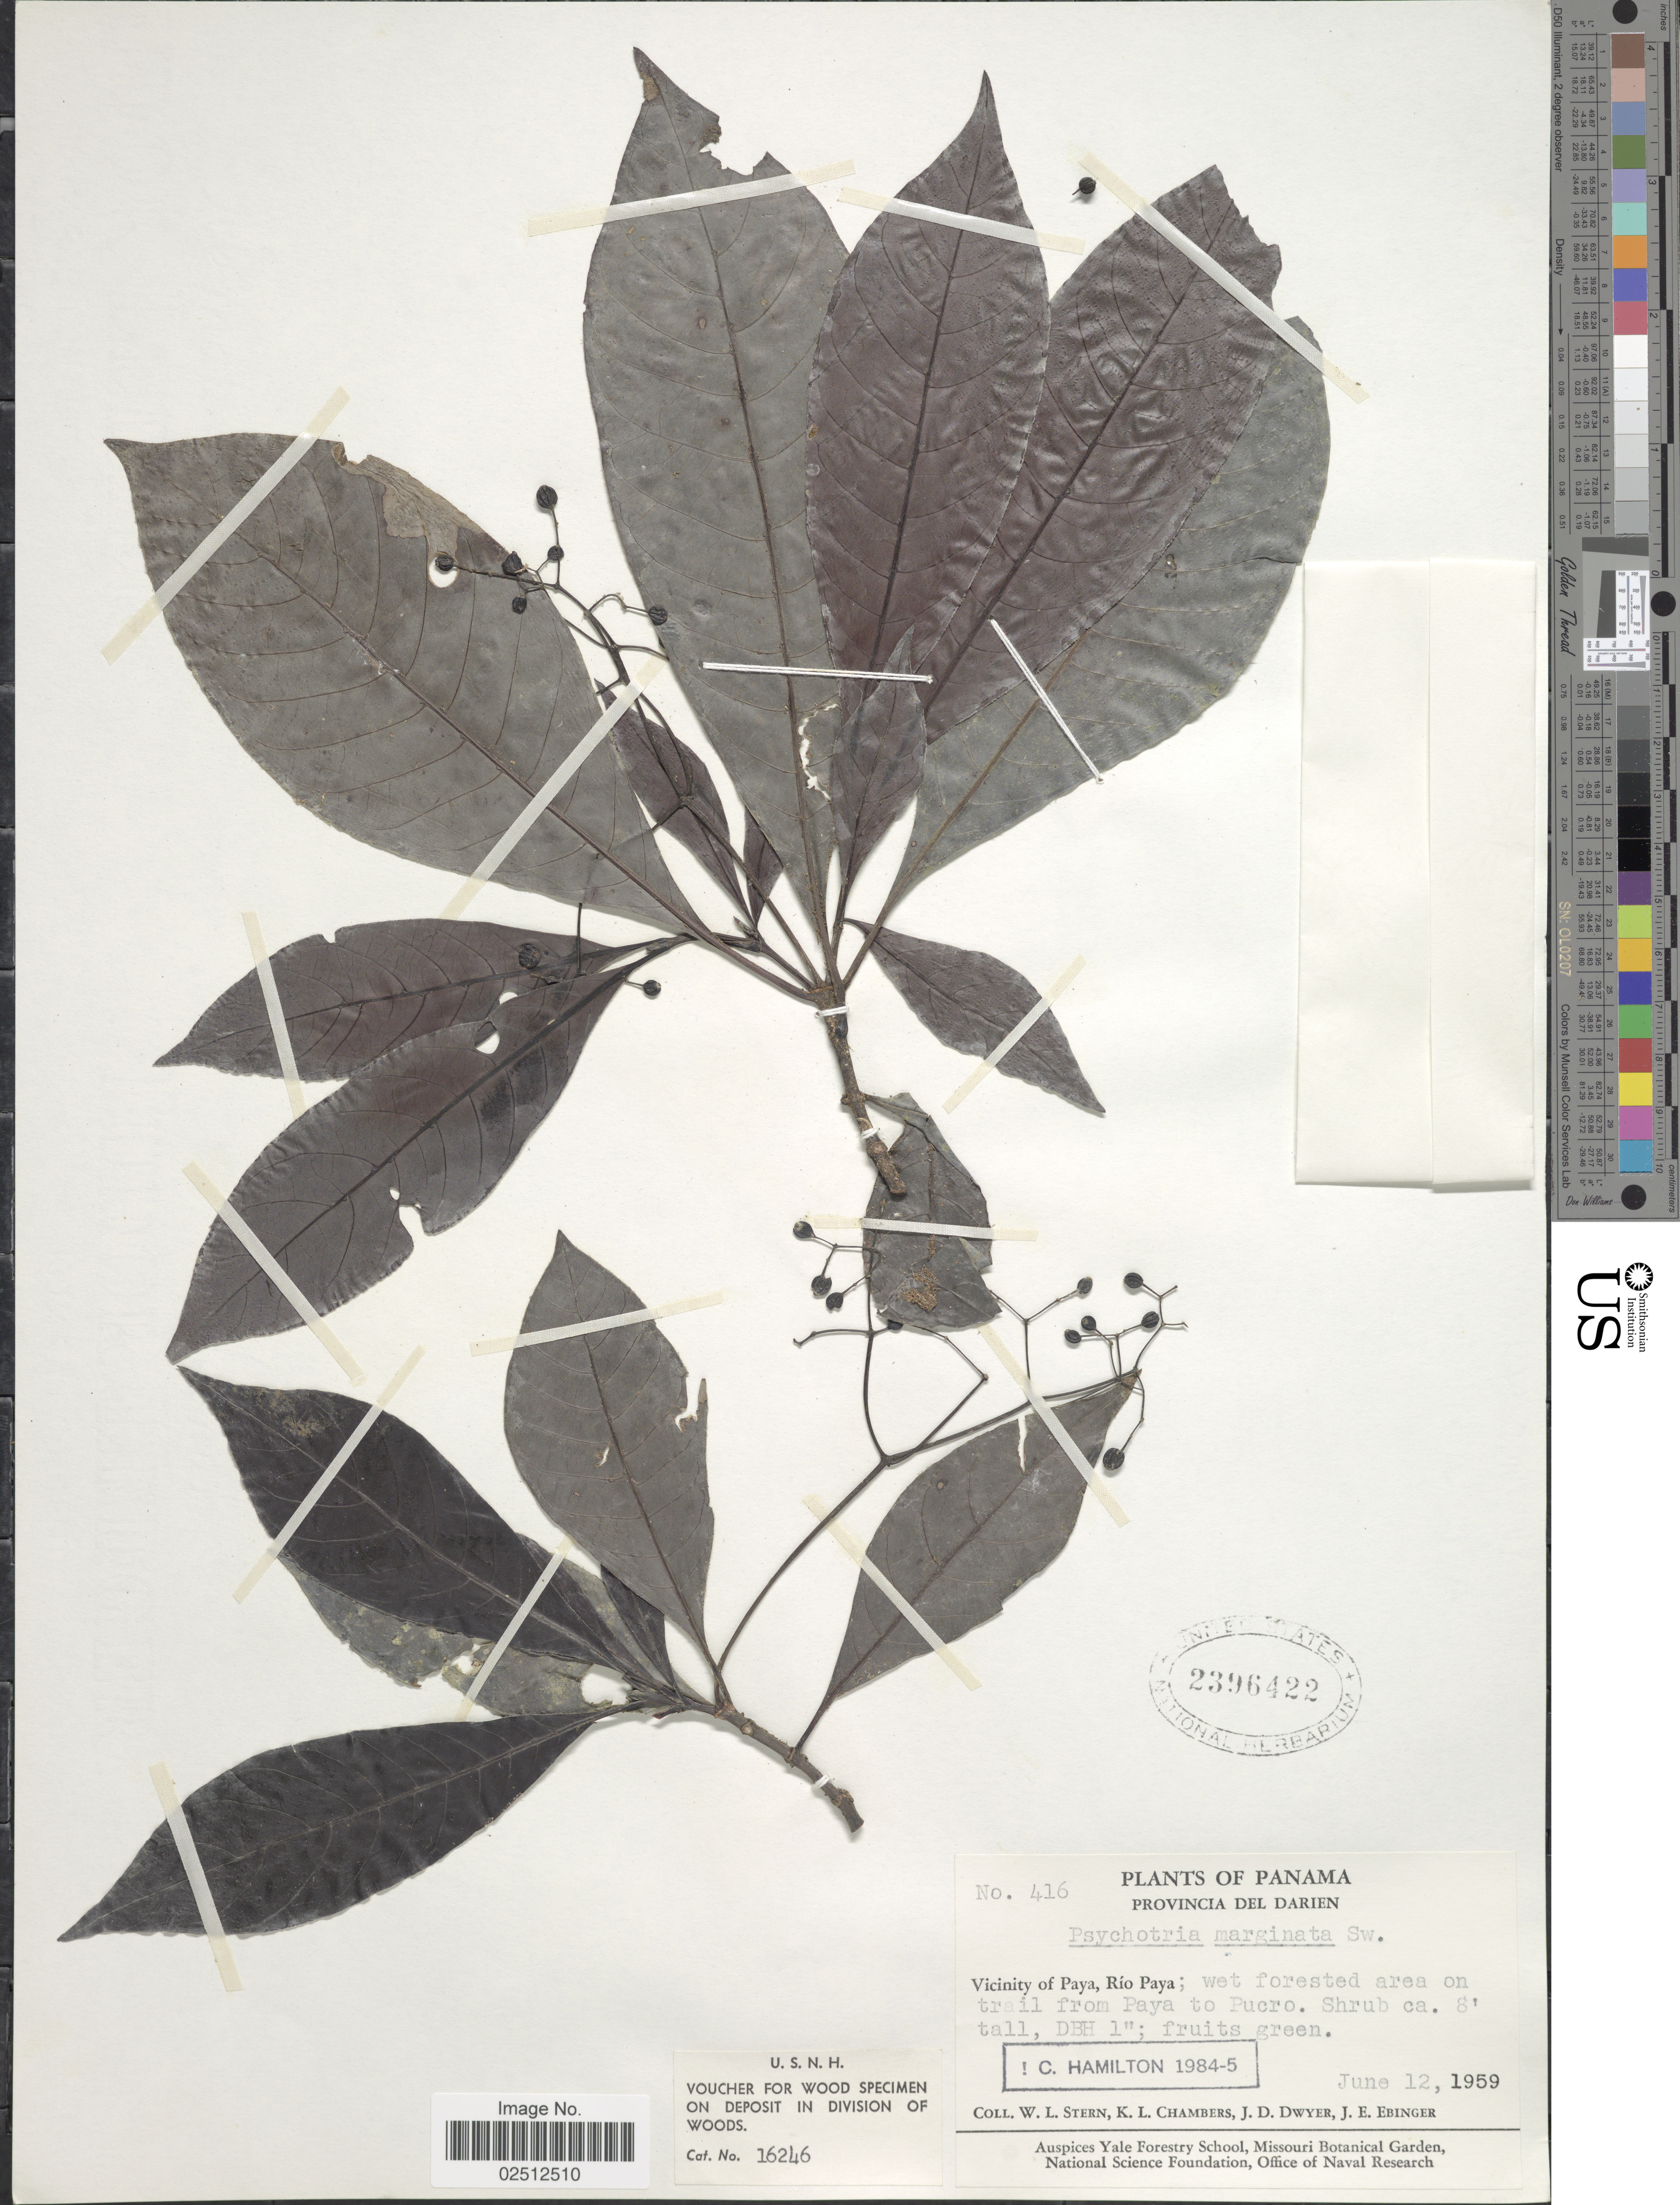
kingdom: Plantae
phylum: Tracheophyta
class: Magnoliopsida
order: Gentianales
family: Rubiaceae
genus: Psychotria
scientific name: Psychotria marginata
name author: Sw.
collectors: W. L. Stern, K. Chambers, J. D. Dwyer & J. Ebinger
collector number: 416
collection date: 1959-06-12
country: Panama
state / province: Darién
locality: Provincia del Darien, Vicinity of Paya, Rio Paya, wet forested area on trail from Paya to Pucro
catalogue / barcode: US 2396422